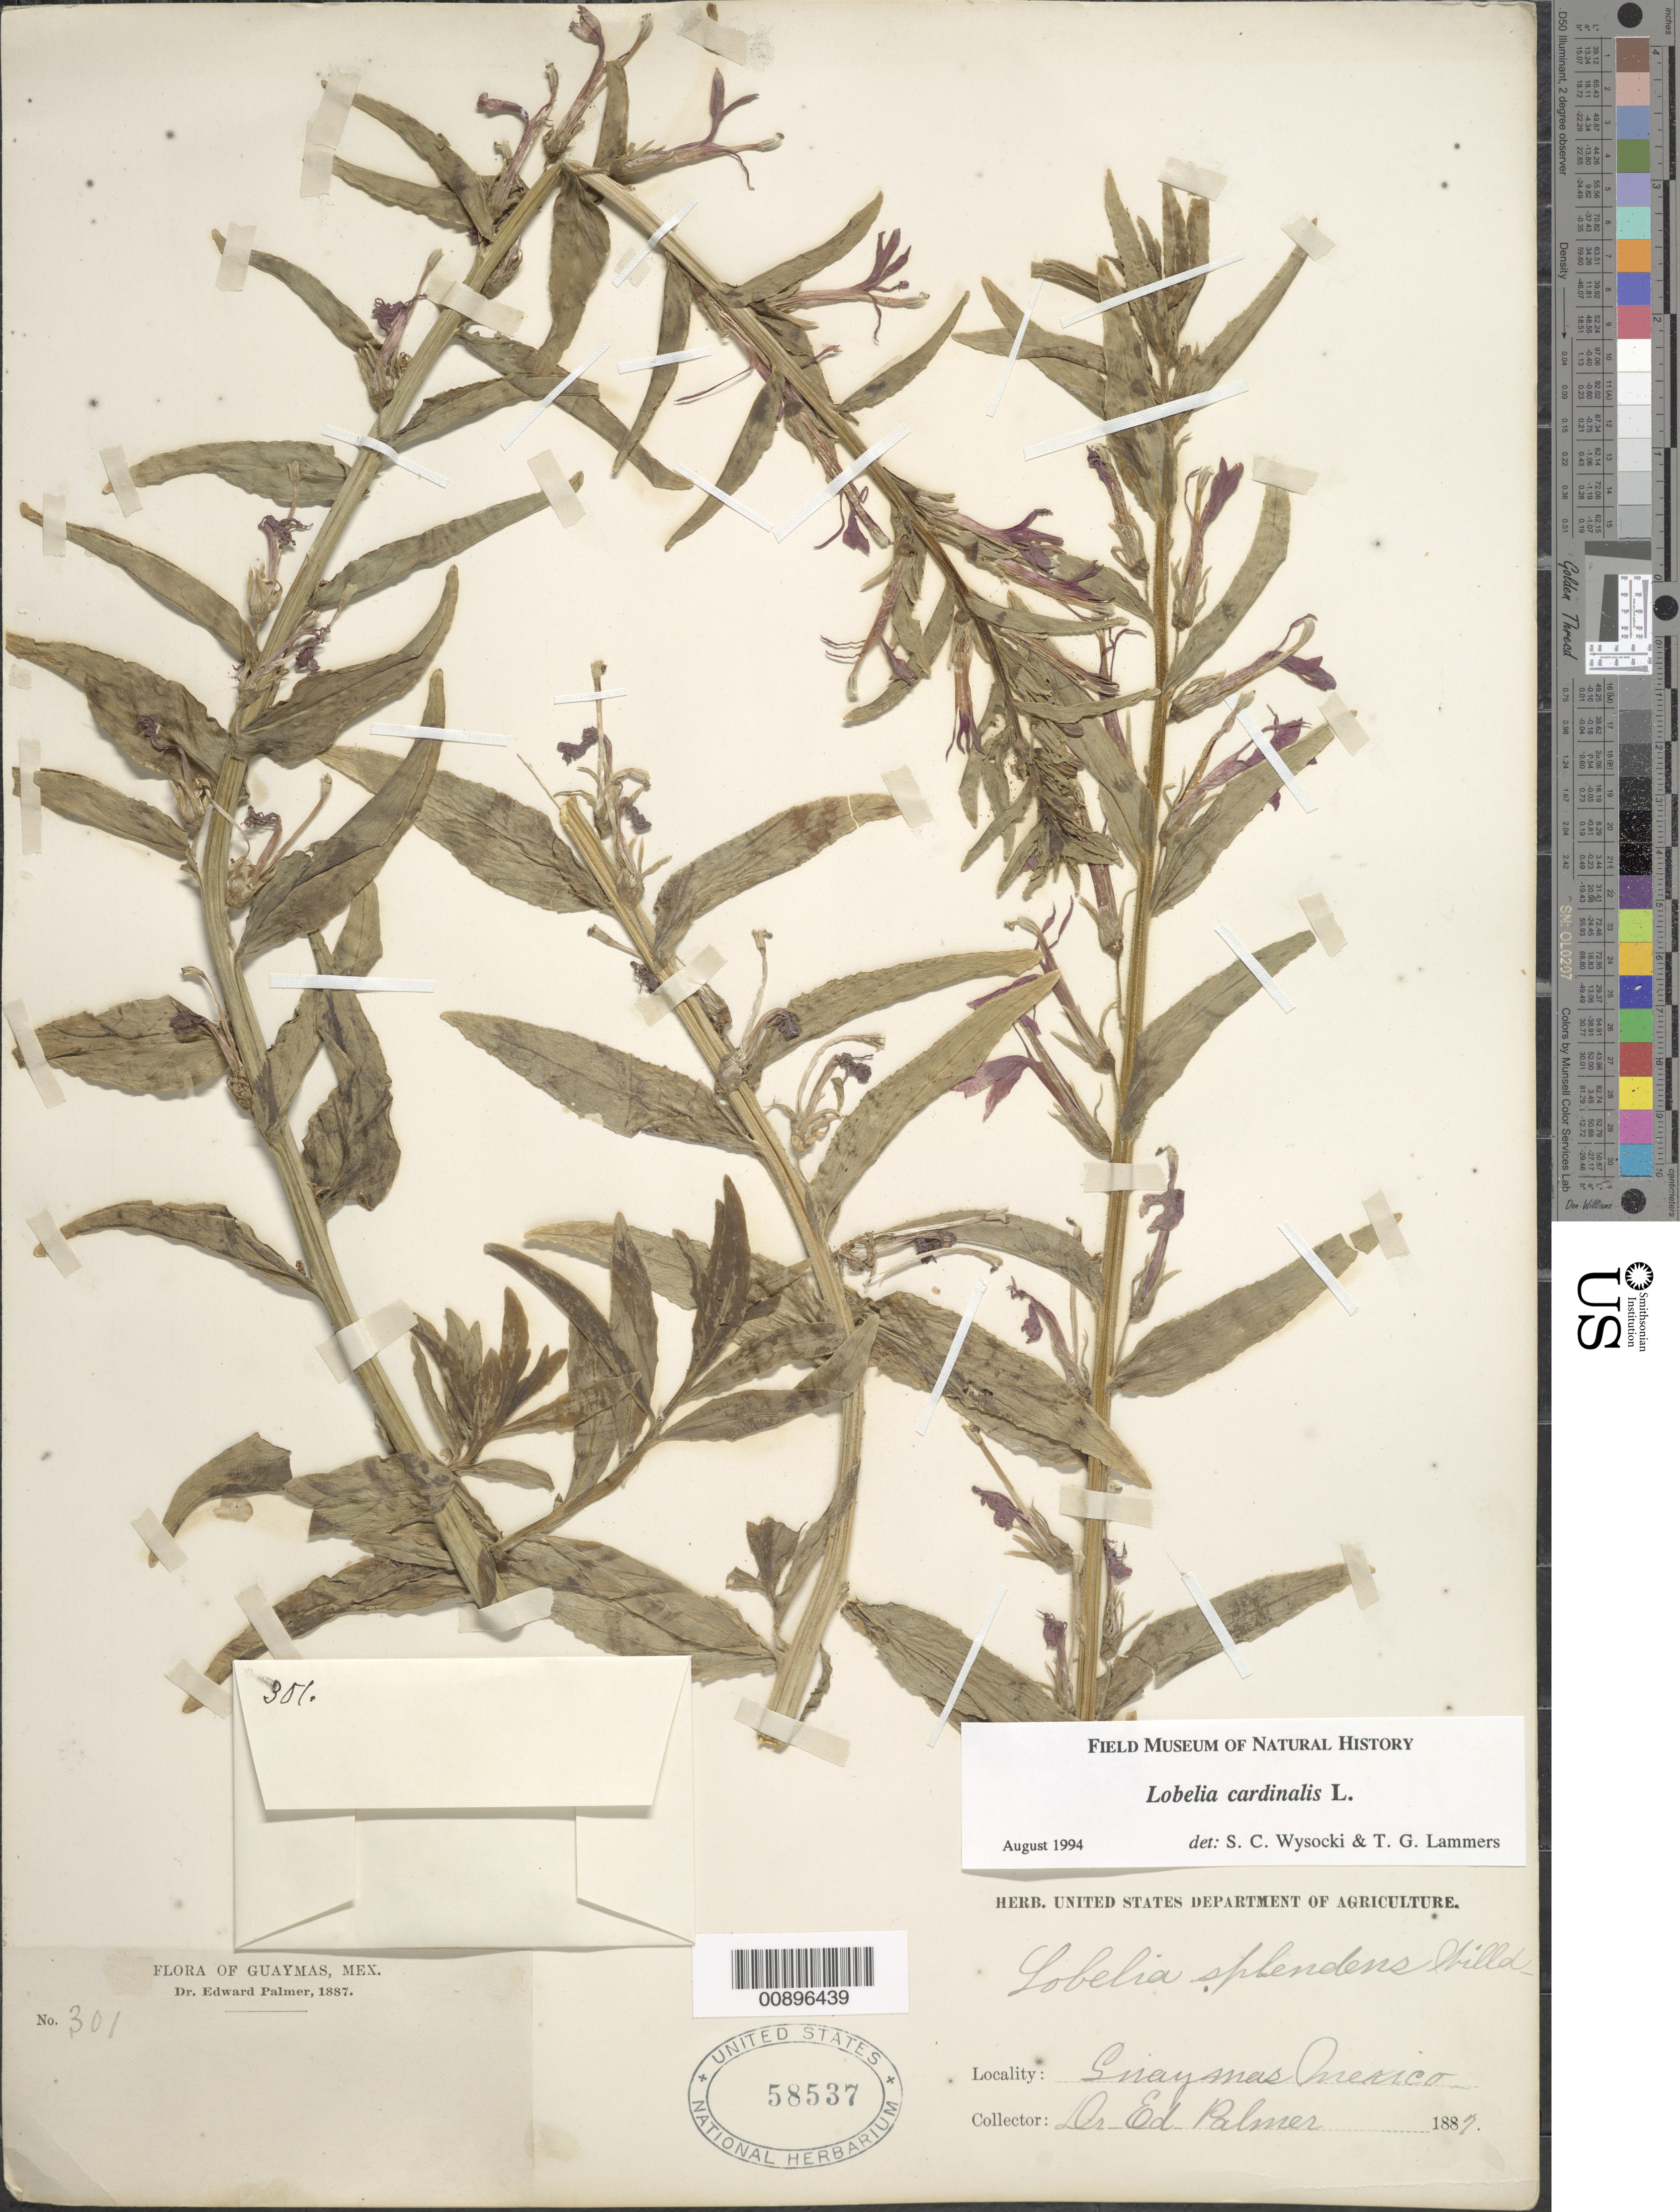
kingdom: Plantae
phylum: Tracheophyta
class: Magnoliopsida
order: Asterales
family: Campanulaceae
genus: Lobelia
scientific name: Lobelia cardinalis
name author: L.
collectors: E. Palmer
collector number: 301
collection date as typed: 1887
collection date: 1887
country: Mexico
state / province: Sonora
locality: Guaymas, Sonora.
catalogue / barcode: US 58537